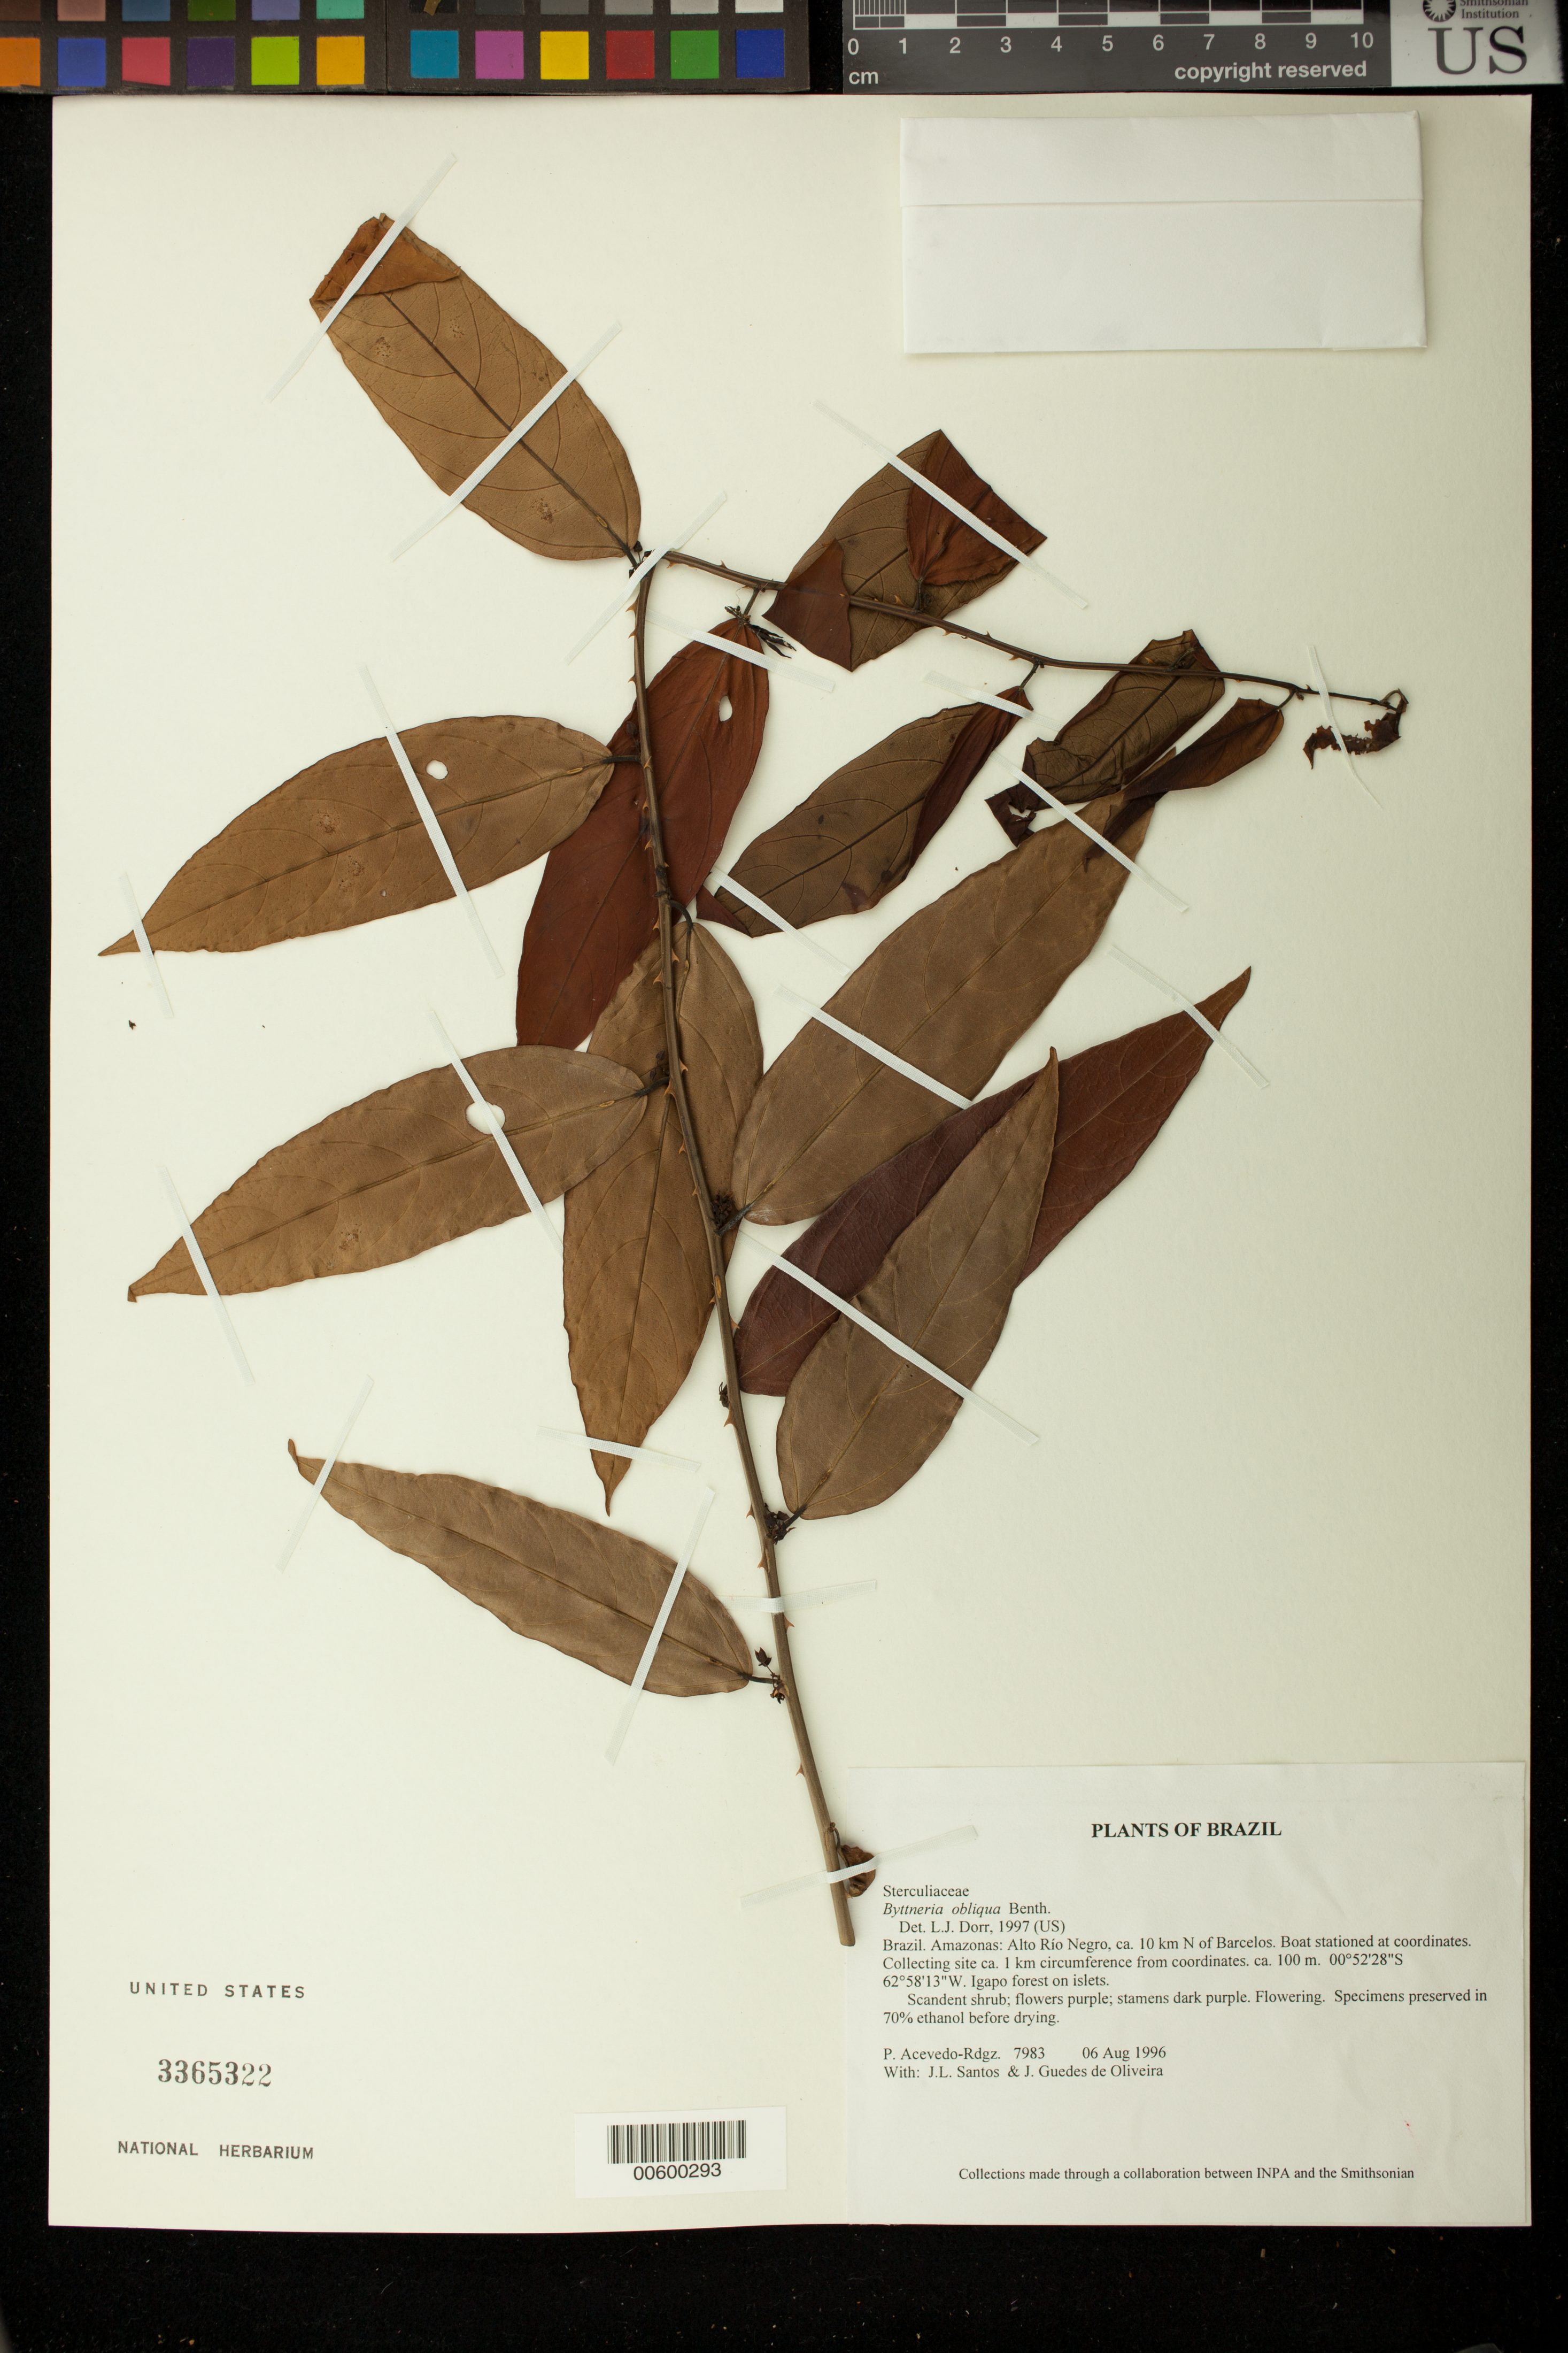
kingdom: Plantae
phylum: Tracheophyta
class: Magnoliopsida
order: Malvales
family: Malvaceae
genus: Byttneria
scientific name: Byttneria obliqua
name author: Benth.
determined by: Dorr, L. J., (BOT), Smithsonian Institution - National Museum of Natural History (UNITED STATES)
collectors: P. Acevedo-Rodr., J. L. Santos & J. Guedes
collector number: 7983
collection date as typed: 06 Aug 1996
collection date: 1996-08-06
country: Brazil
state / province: Amazonas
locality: Amazonas: Alto Río Negro, ca. 10 km N of Barcelos. Boat stationed at coordinates. Collecting site ca. 1 km circumference from coordinates.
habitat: Igapo forest on islets.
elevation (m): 100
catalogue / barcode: US 3365322